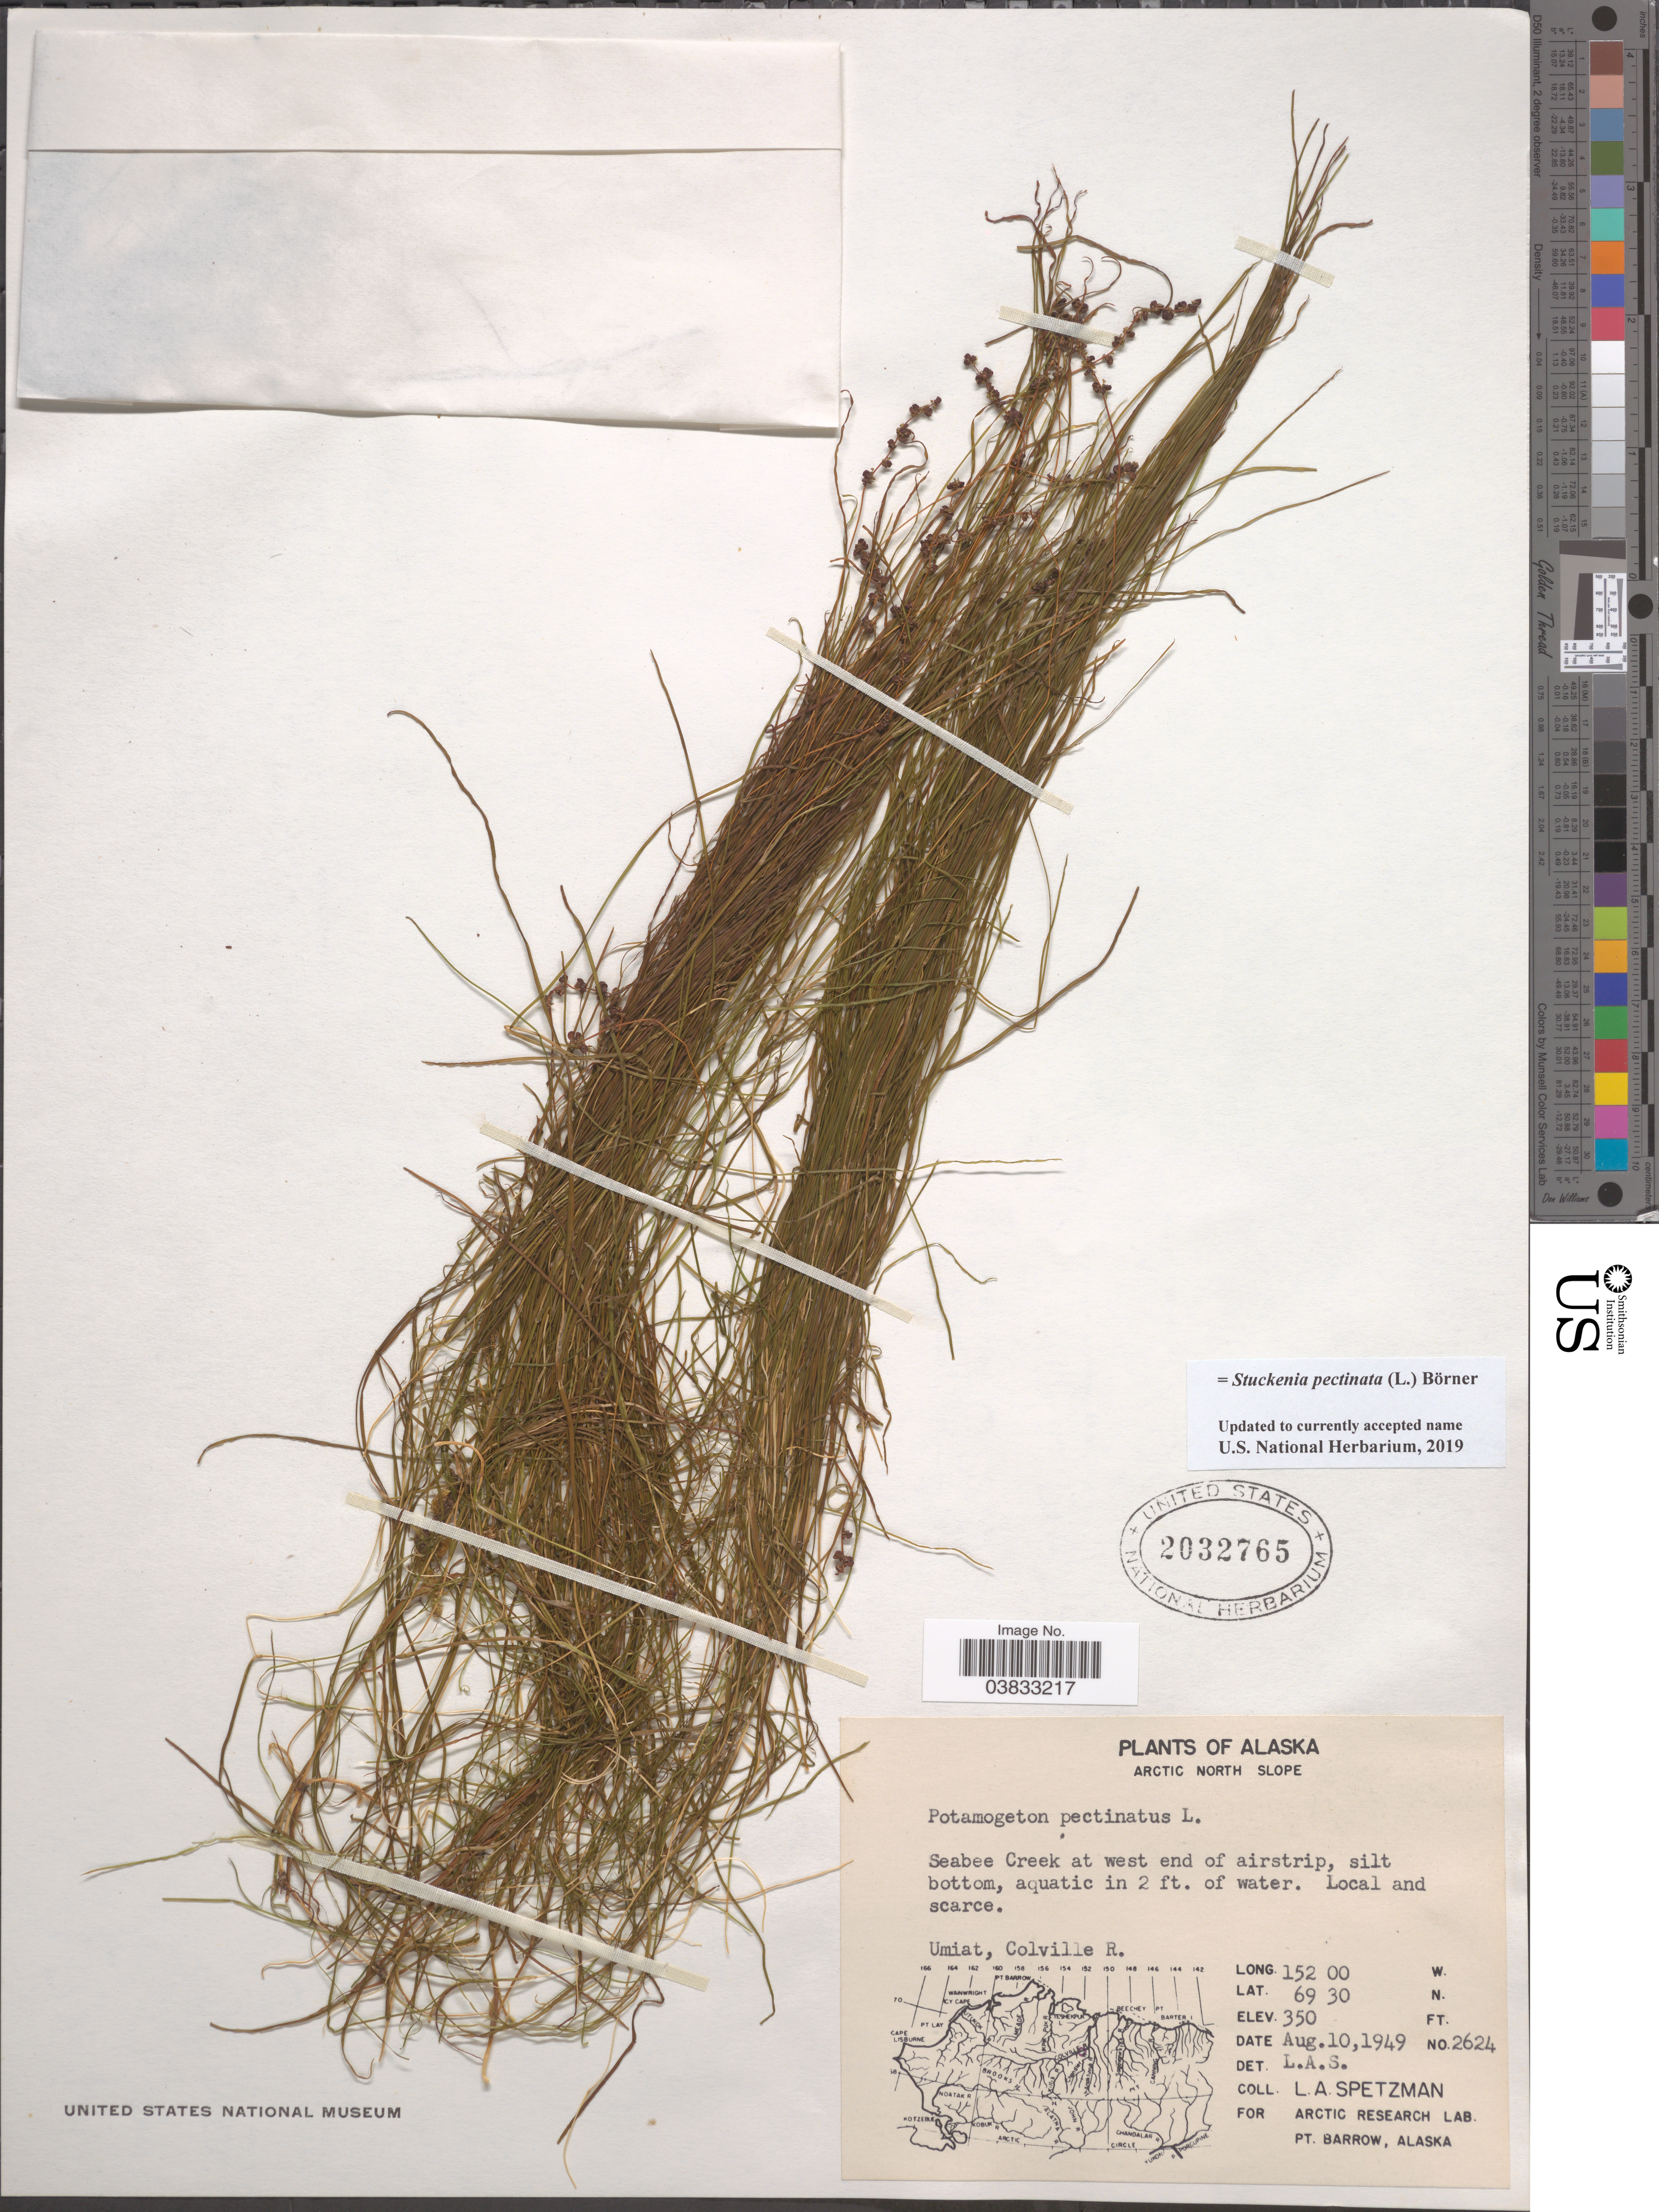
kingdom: Plantae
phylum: Tracheophyta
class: Liliopsida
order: Alismatales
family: Potamogetonaceae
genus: Stuckenia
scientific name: Stuckenia pectinata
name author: (L.) Börner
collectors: L. Spetzman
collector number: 2624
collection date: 1949-08-10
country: United States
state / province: Alaska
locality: Arctic North Slope. Seabee Creek at west end of airstrip. Umiat, Colville R.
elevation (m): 107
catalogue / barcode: US 2032765